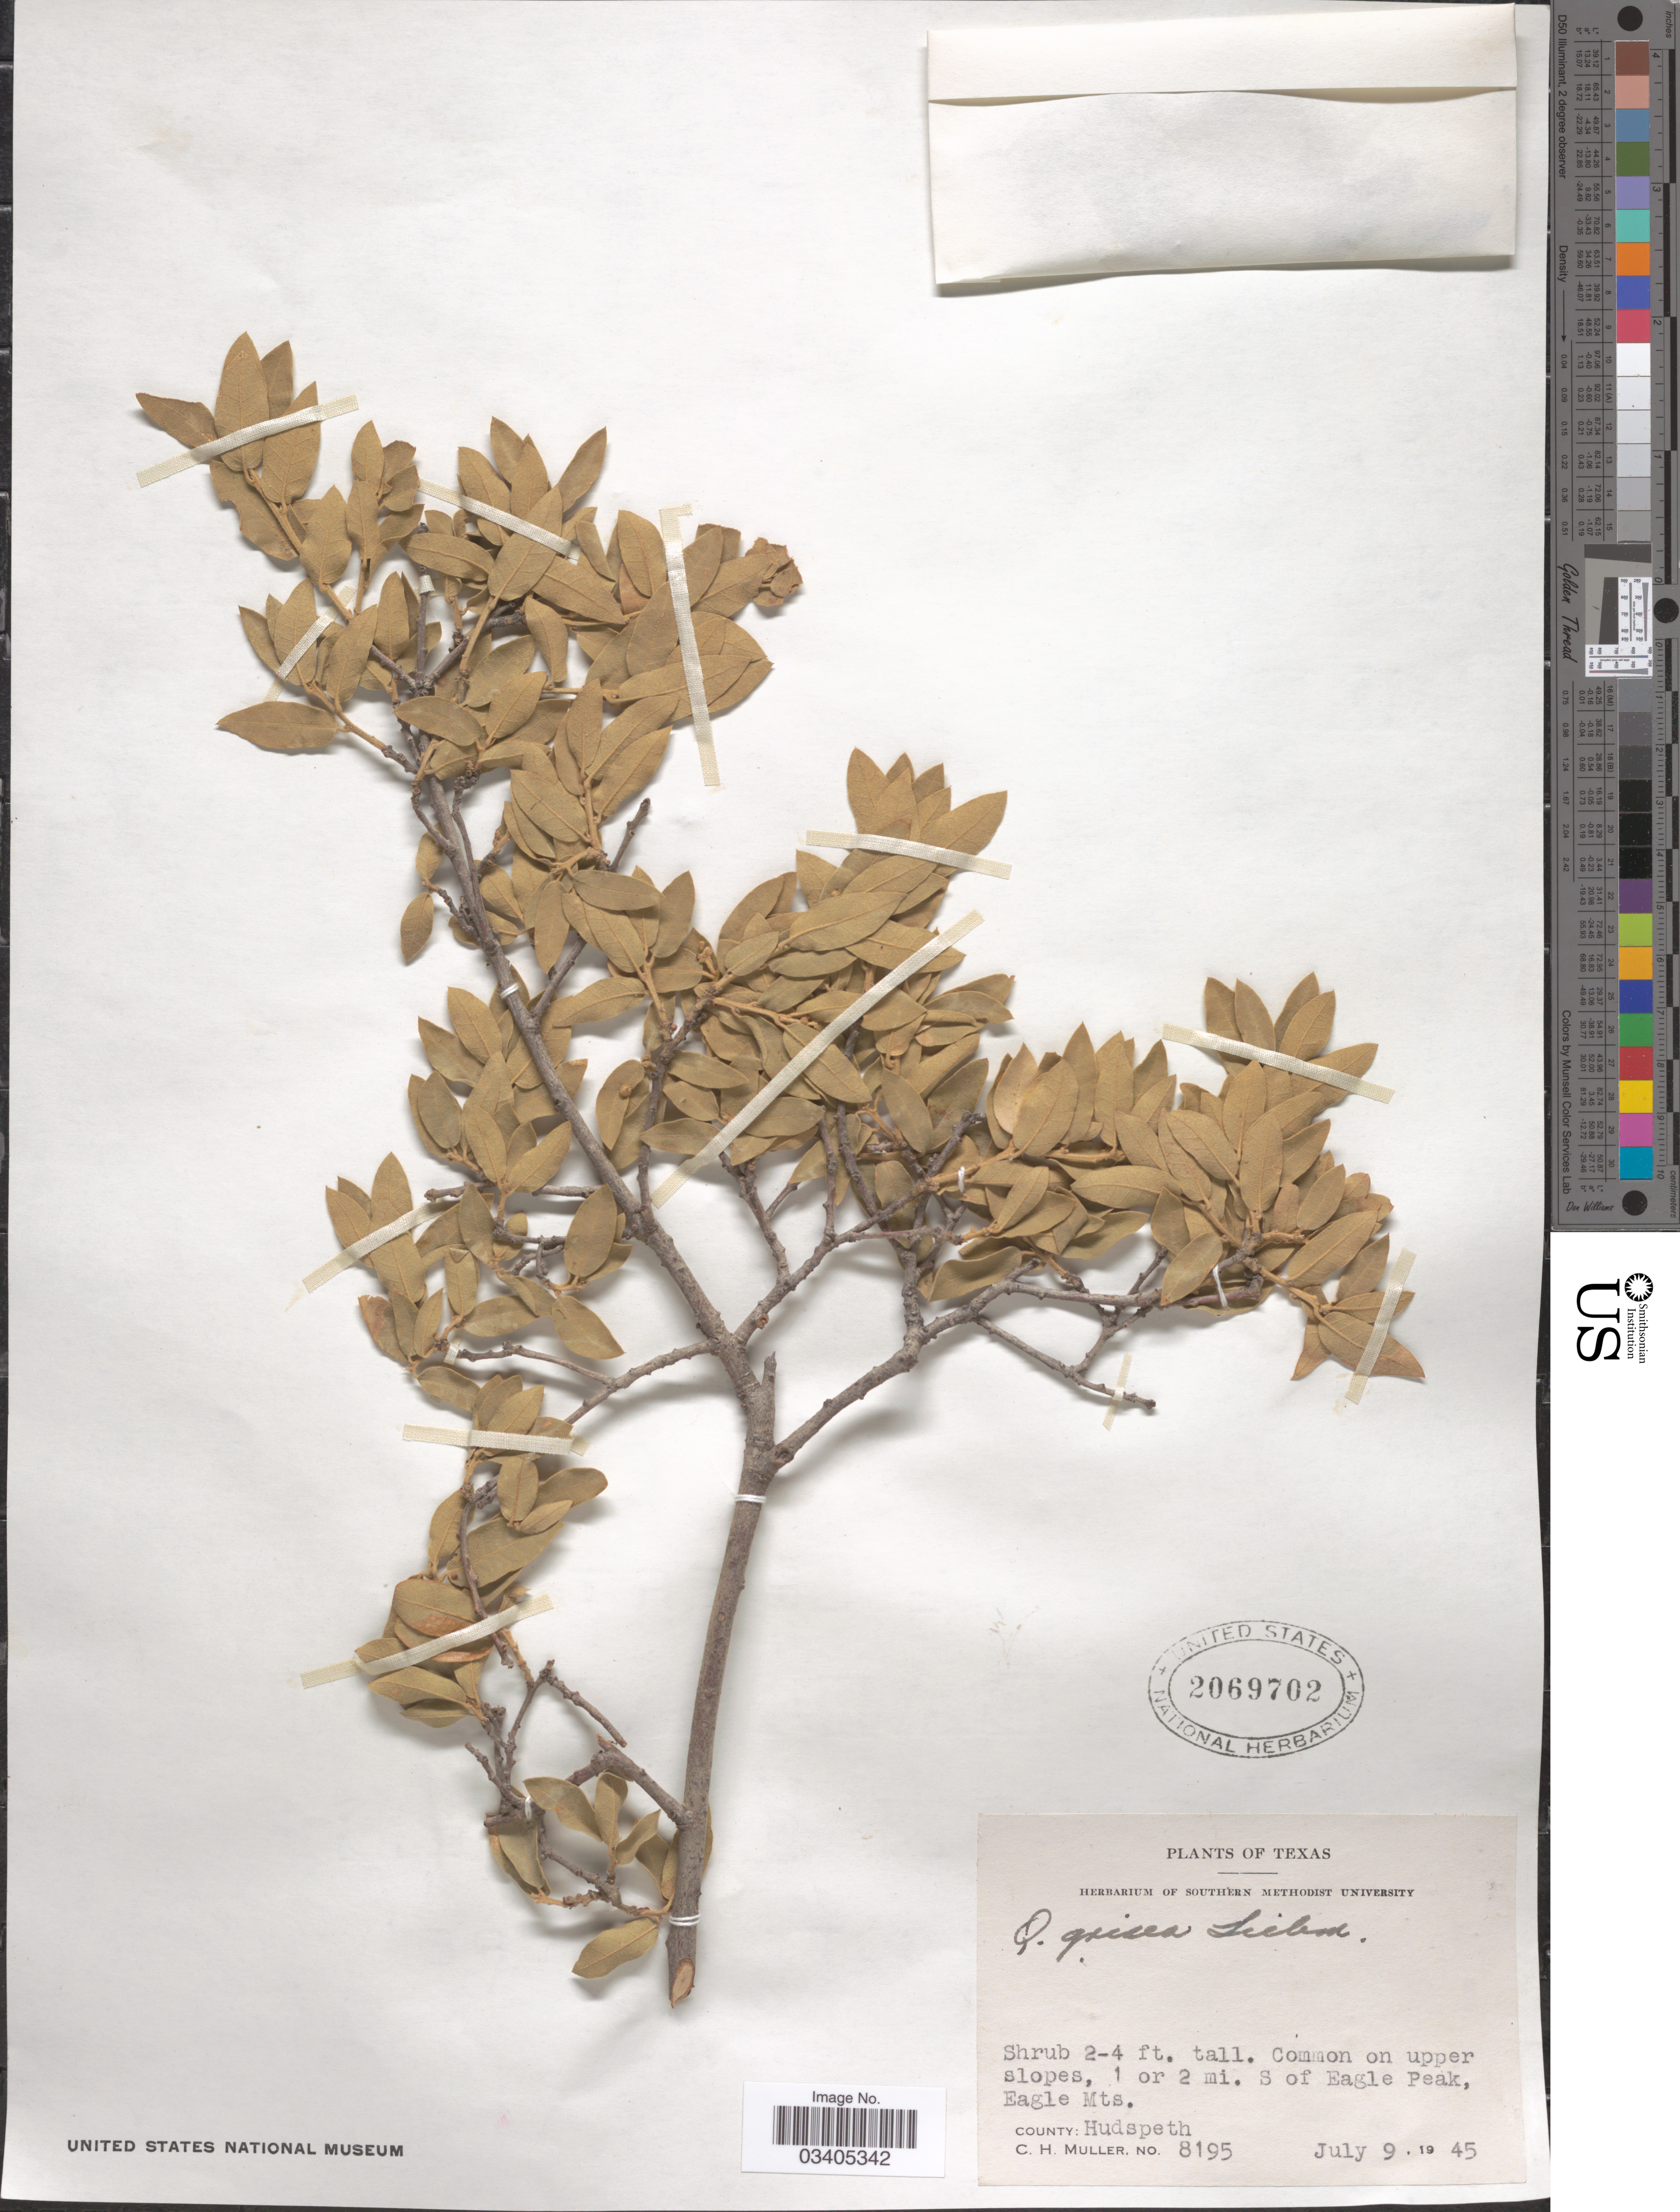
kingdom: Plantae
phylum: Tracheophyta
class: Magnoliopsida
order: Fagales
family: Fagaceae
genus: Quercus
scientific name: Quercus grisea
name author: Liebm.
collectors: C. H. Mueller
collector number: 8195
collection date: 1945-07-09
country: United States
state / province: Texas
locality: Common on upper slopes, 1 or 2 mi. S of Eagle Peak, Eagle Mts. County: Hudspeth.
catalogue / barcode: US 2069702